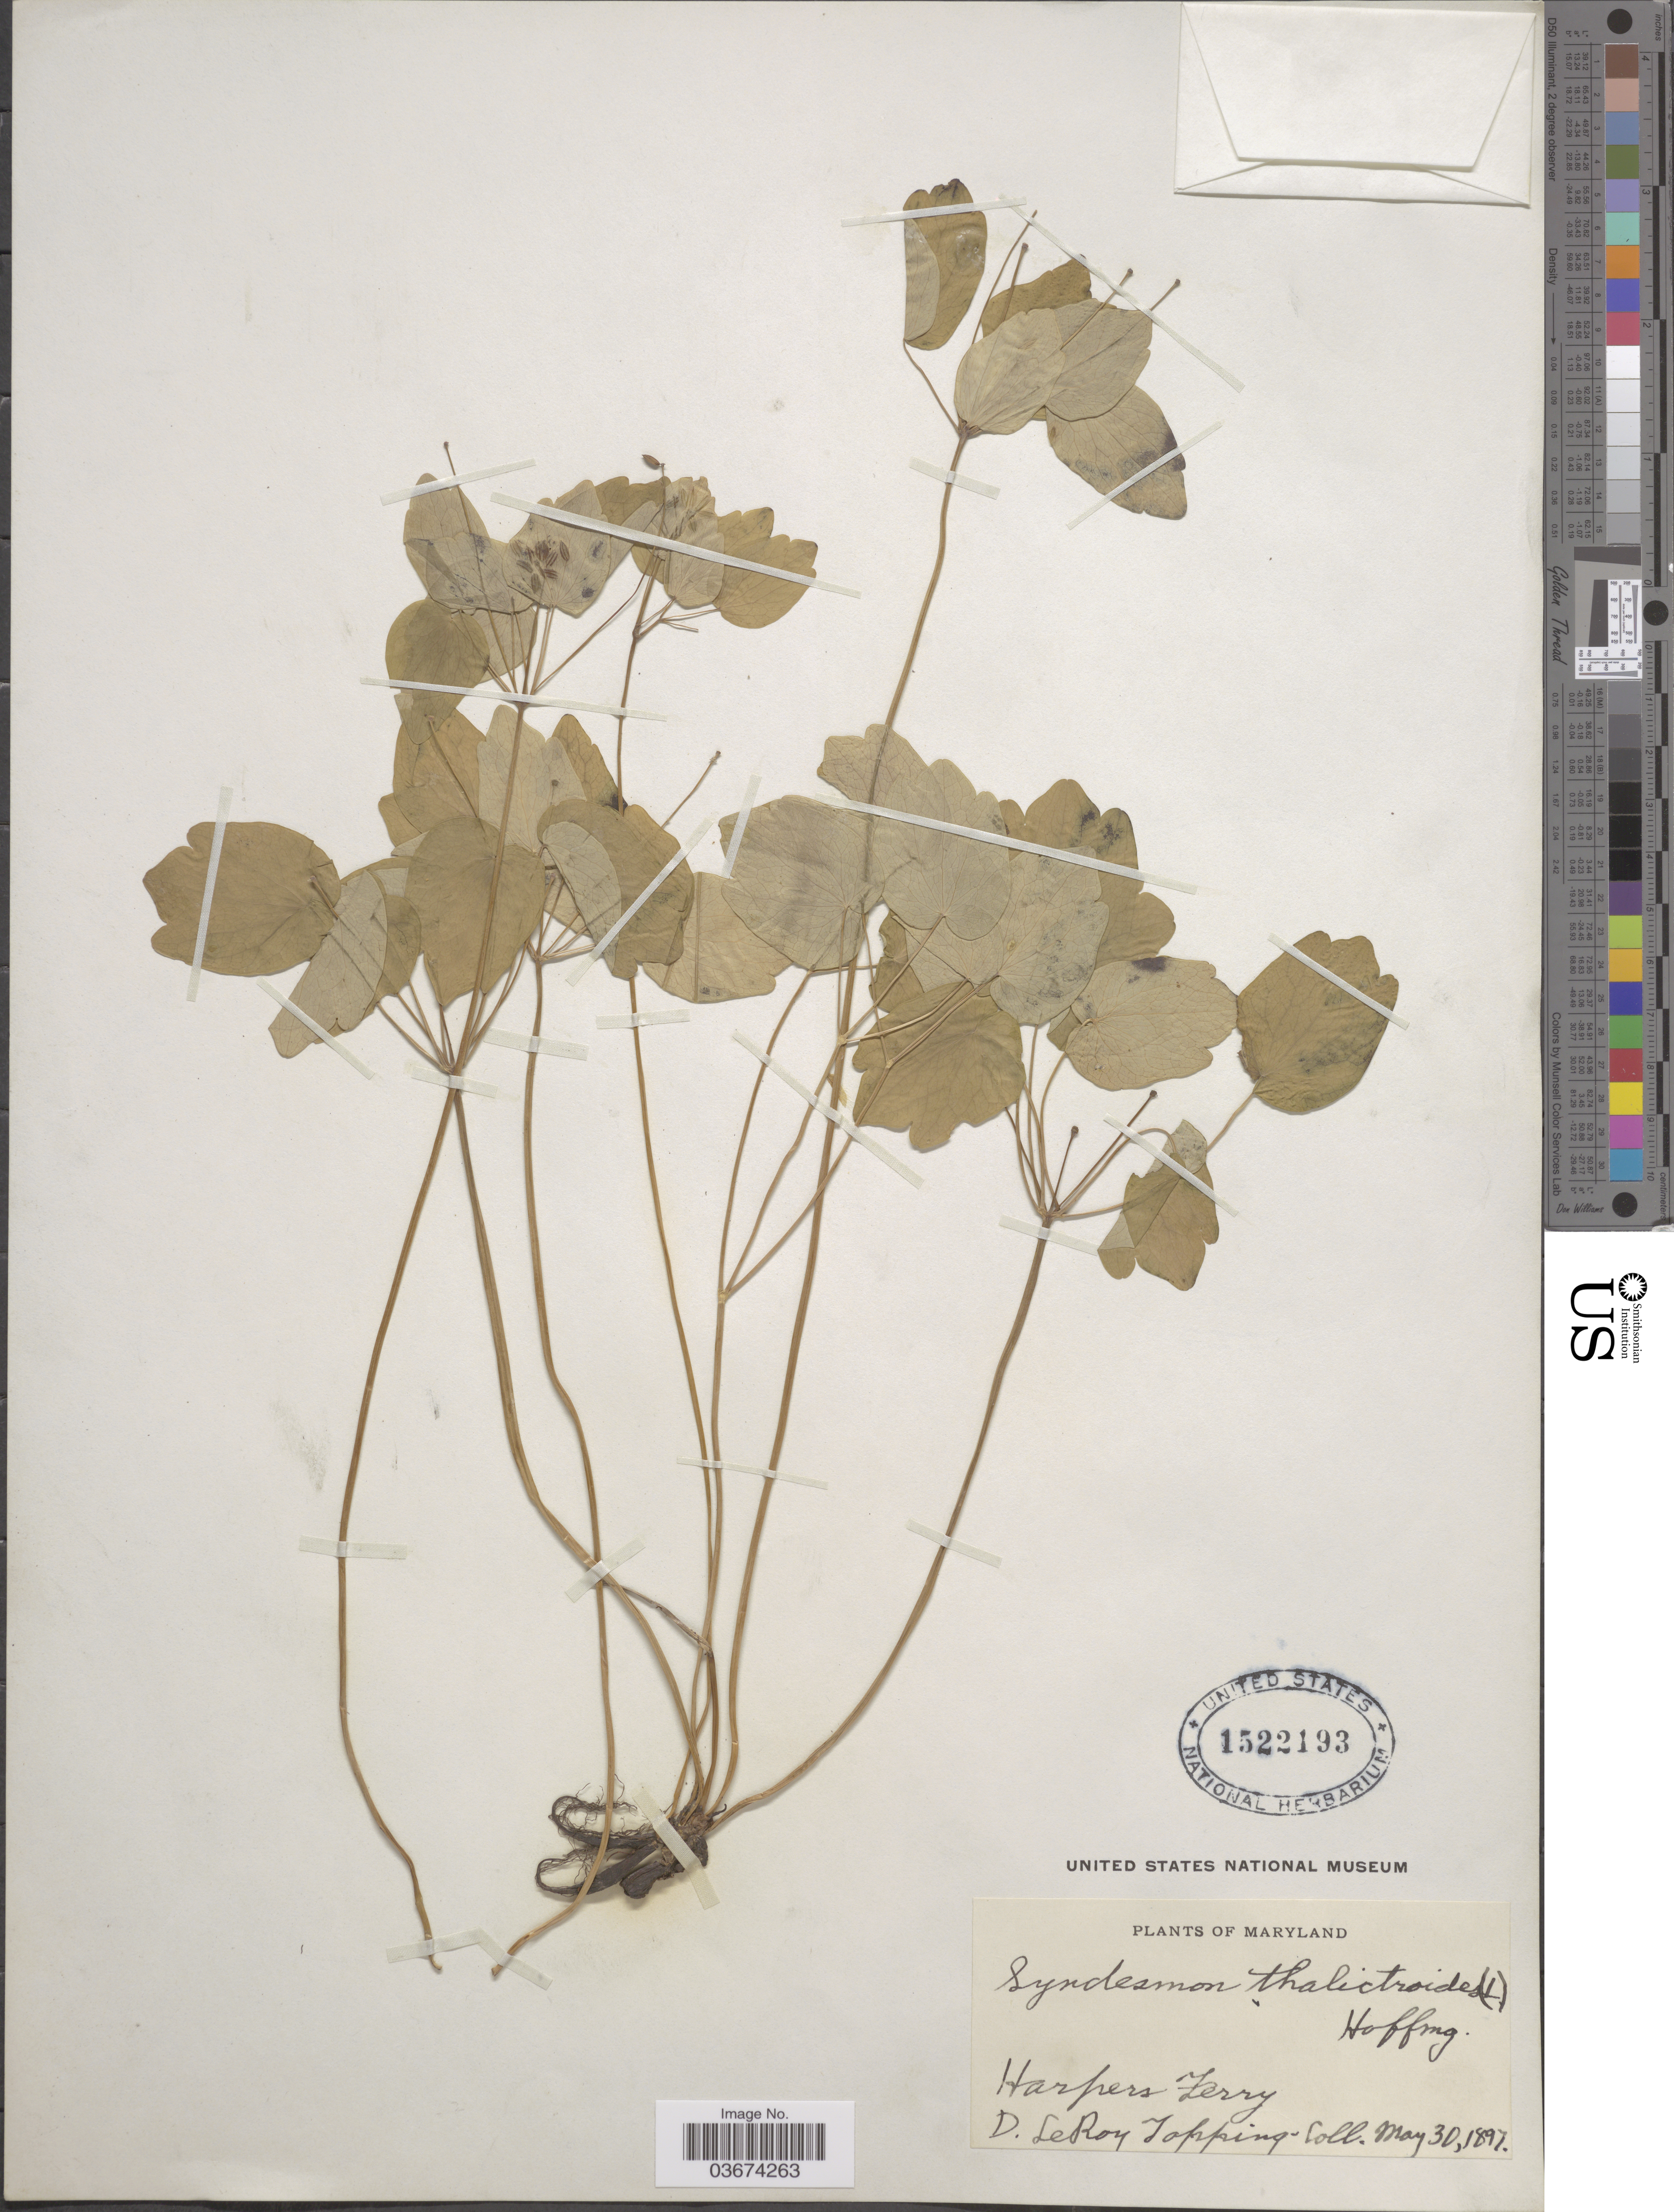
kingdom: Plantae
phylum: Tracheophyta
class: Magnoliopsida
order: Ranunculales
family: Ranunculaceae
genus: Thalictrum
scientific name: Thalictrum thalictroides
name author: (L.) A.J. Eames & B. Boivin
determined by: Strong, M. T., (US), Smithsonian Institution - National Museum of Natural History (UNITED STATES)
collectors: D. L. Topping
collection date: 1897-05-30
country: United States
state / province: Maryland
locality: Harpers Ferry.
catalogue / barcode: US 1522193